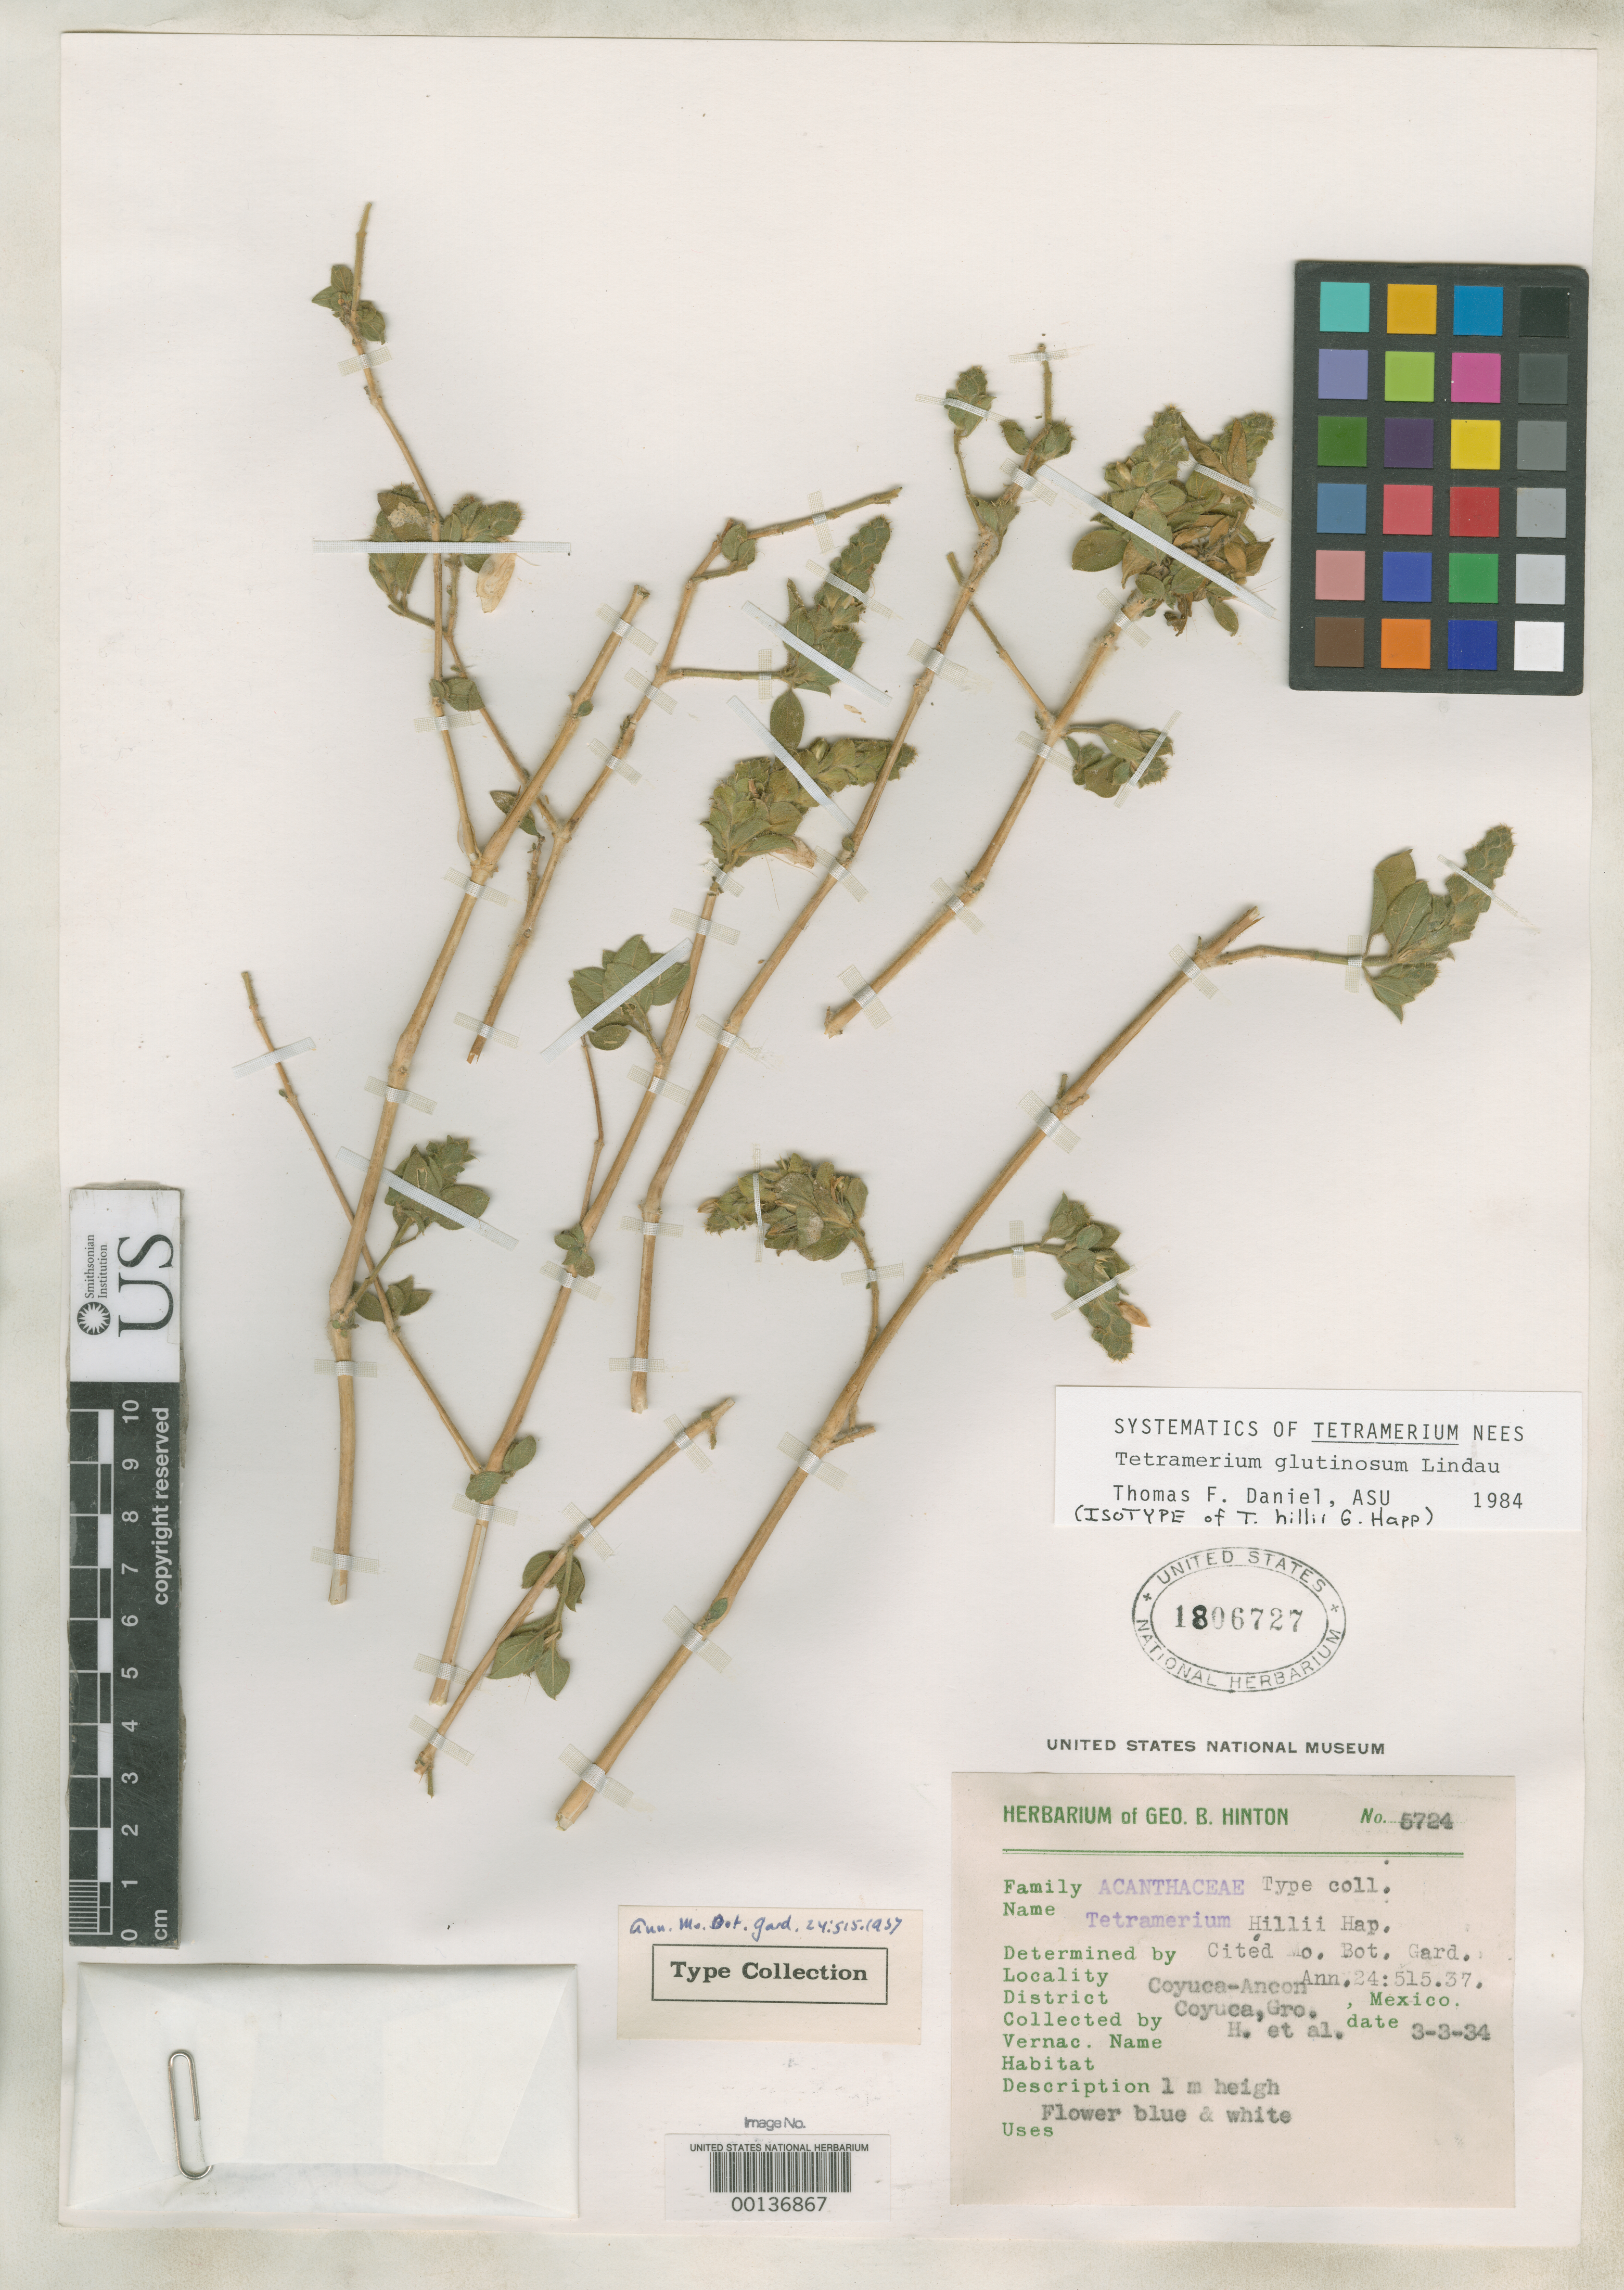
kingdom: Plantae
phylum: Tracheophyta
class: Magnoliopsida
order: Lamiales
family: Acanthaceae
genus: Tetramerium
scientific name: Tetramerium hillii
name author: Happ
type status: Isotype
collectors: G. B. Hinton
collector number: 5724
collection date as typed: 03 Mar 1934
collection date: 1934-03-03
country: Mexico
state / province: Guerrero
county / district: Coyuca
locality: Coyuca-Ancon.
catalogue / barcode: US 1806727